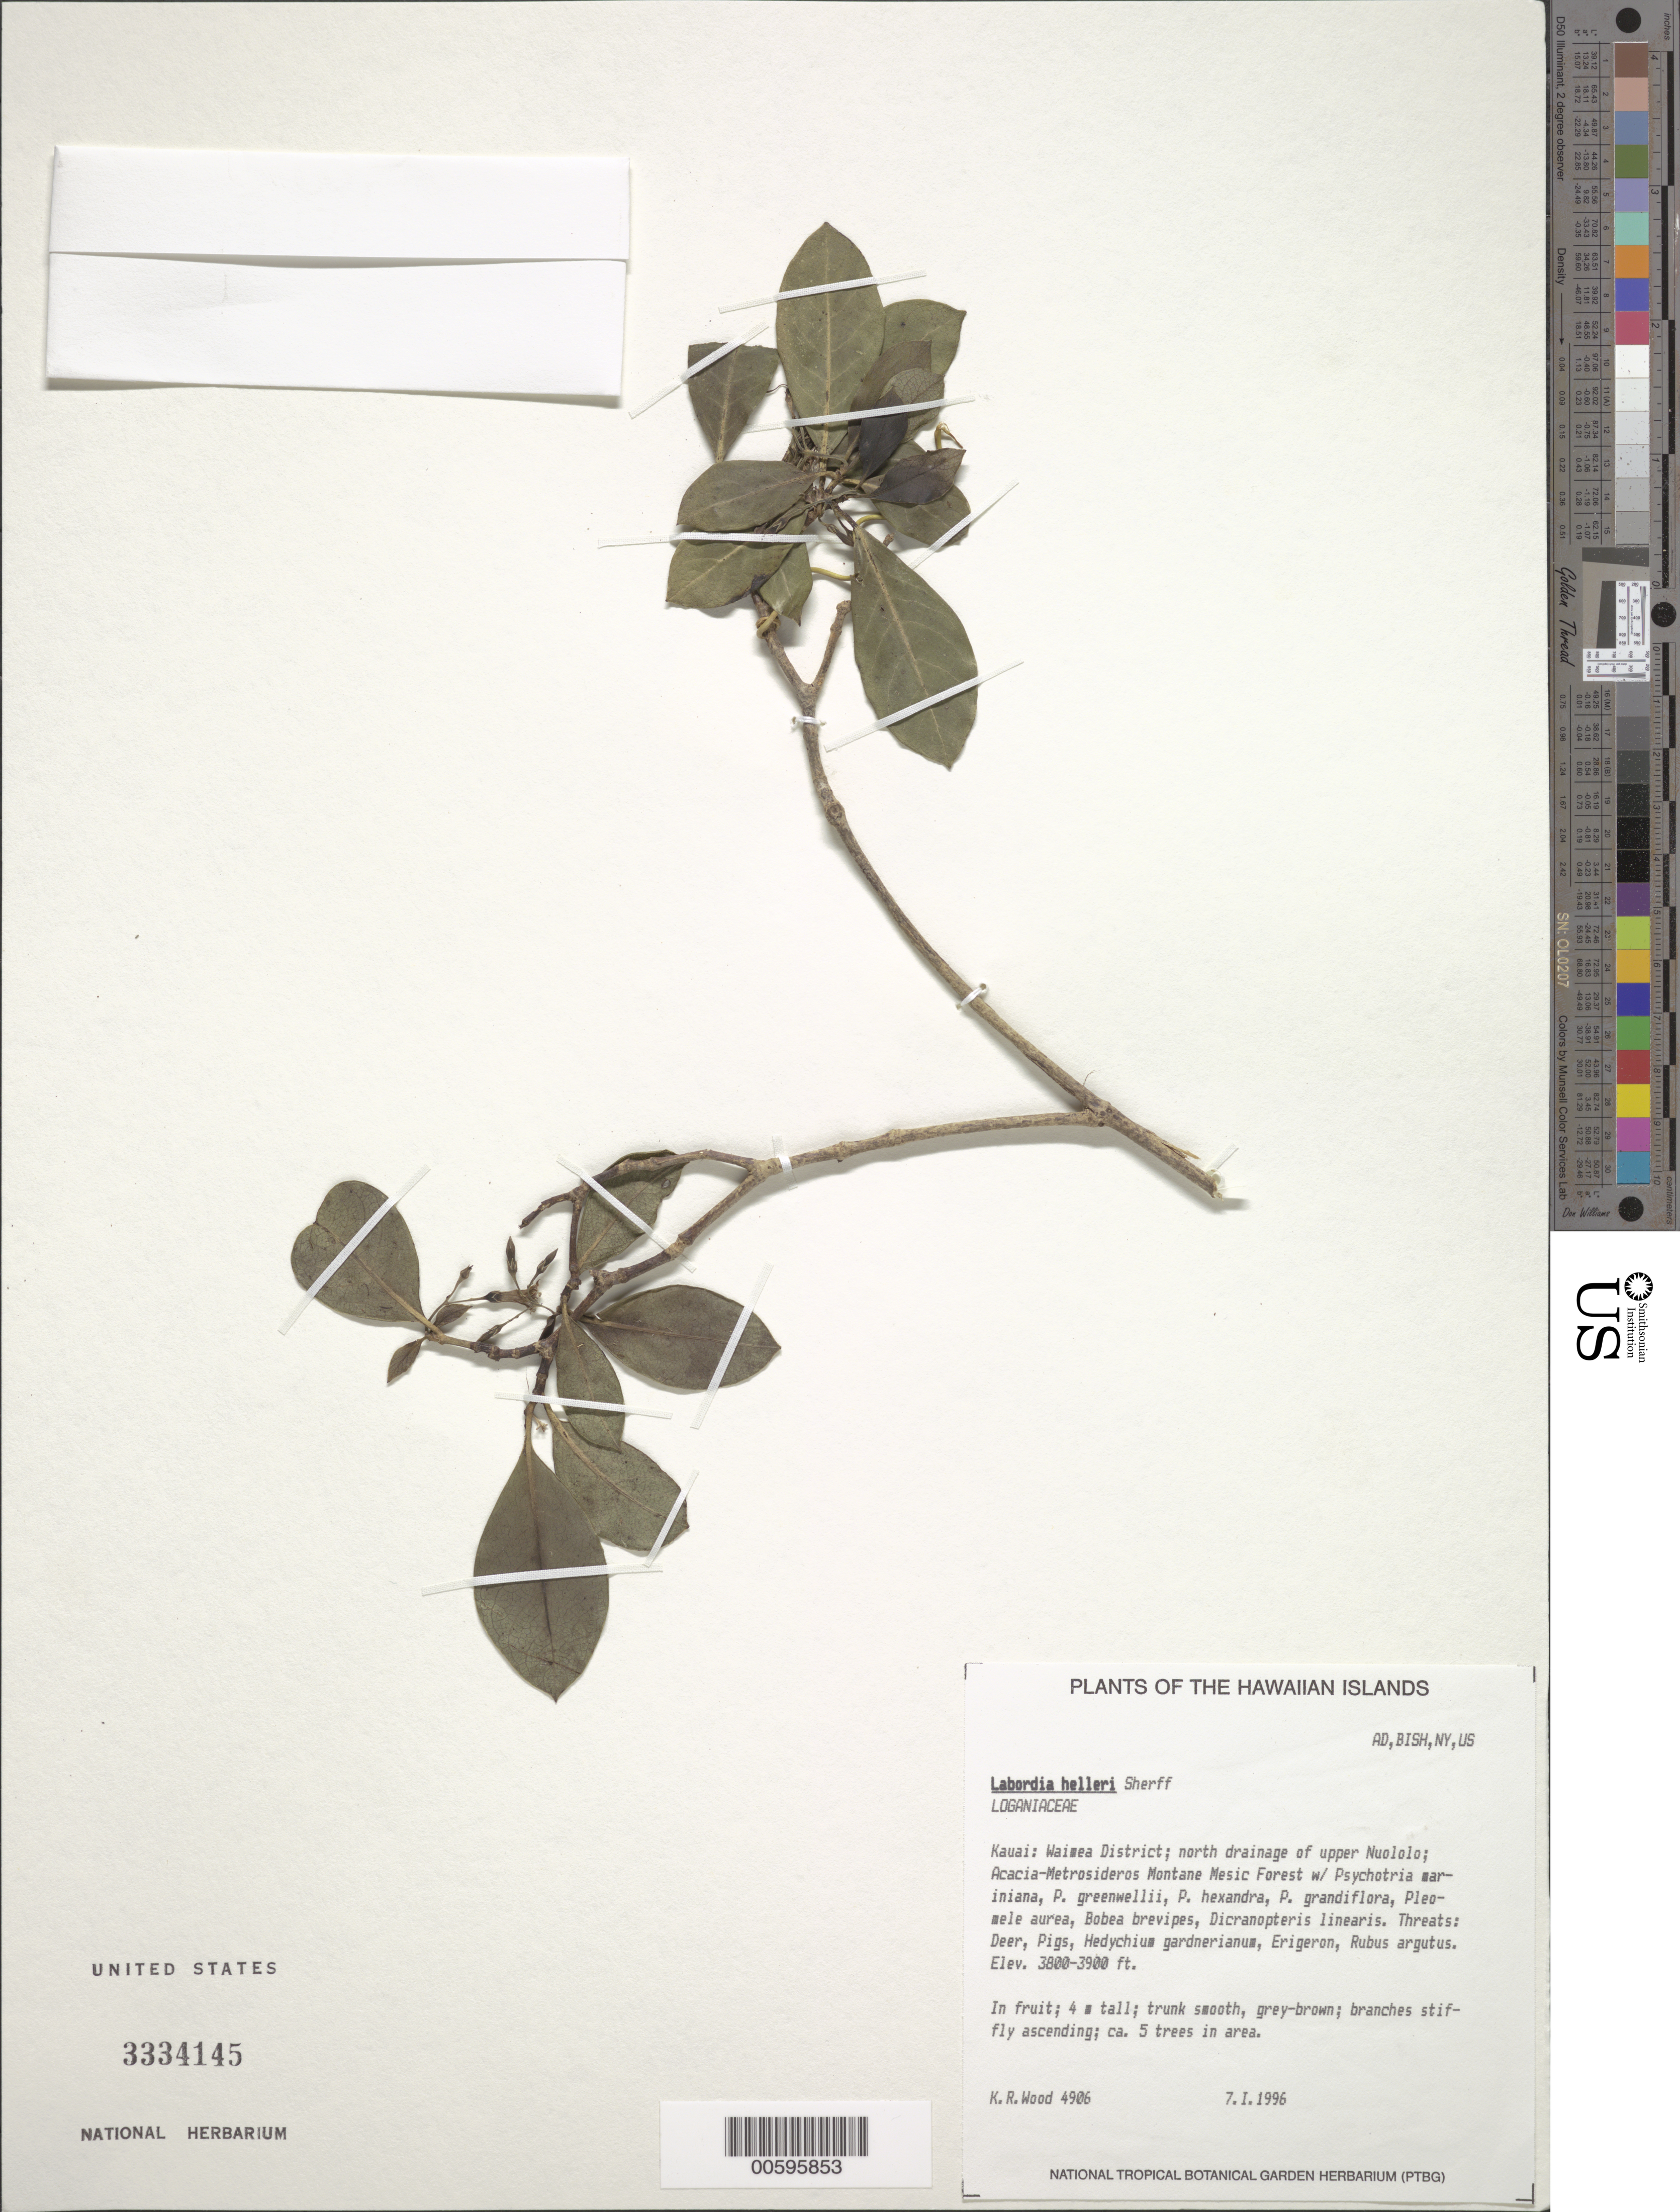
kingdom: Plantae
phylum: Tracheophyta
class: Magnoliopsida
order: Gentianales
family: Loganiaceae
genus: Geniostoma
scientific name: Geniostoma helleri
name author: (Sherff) Byng & Christenh.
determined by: Wagner, W. L., (BOT), Smithsonian Institution - National Museum of Natural History (UNITED STATES)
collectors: K. R. Wood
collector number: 4906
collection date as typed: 7 Jan 1996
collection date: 1996-01-07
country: United States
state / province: Hawaii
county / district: Kauai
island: Kaua'i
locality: Waimea Dist; N drainage of upper Nuololo.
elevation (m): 1158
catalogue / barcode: US 3334145